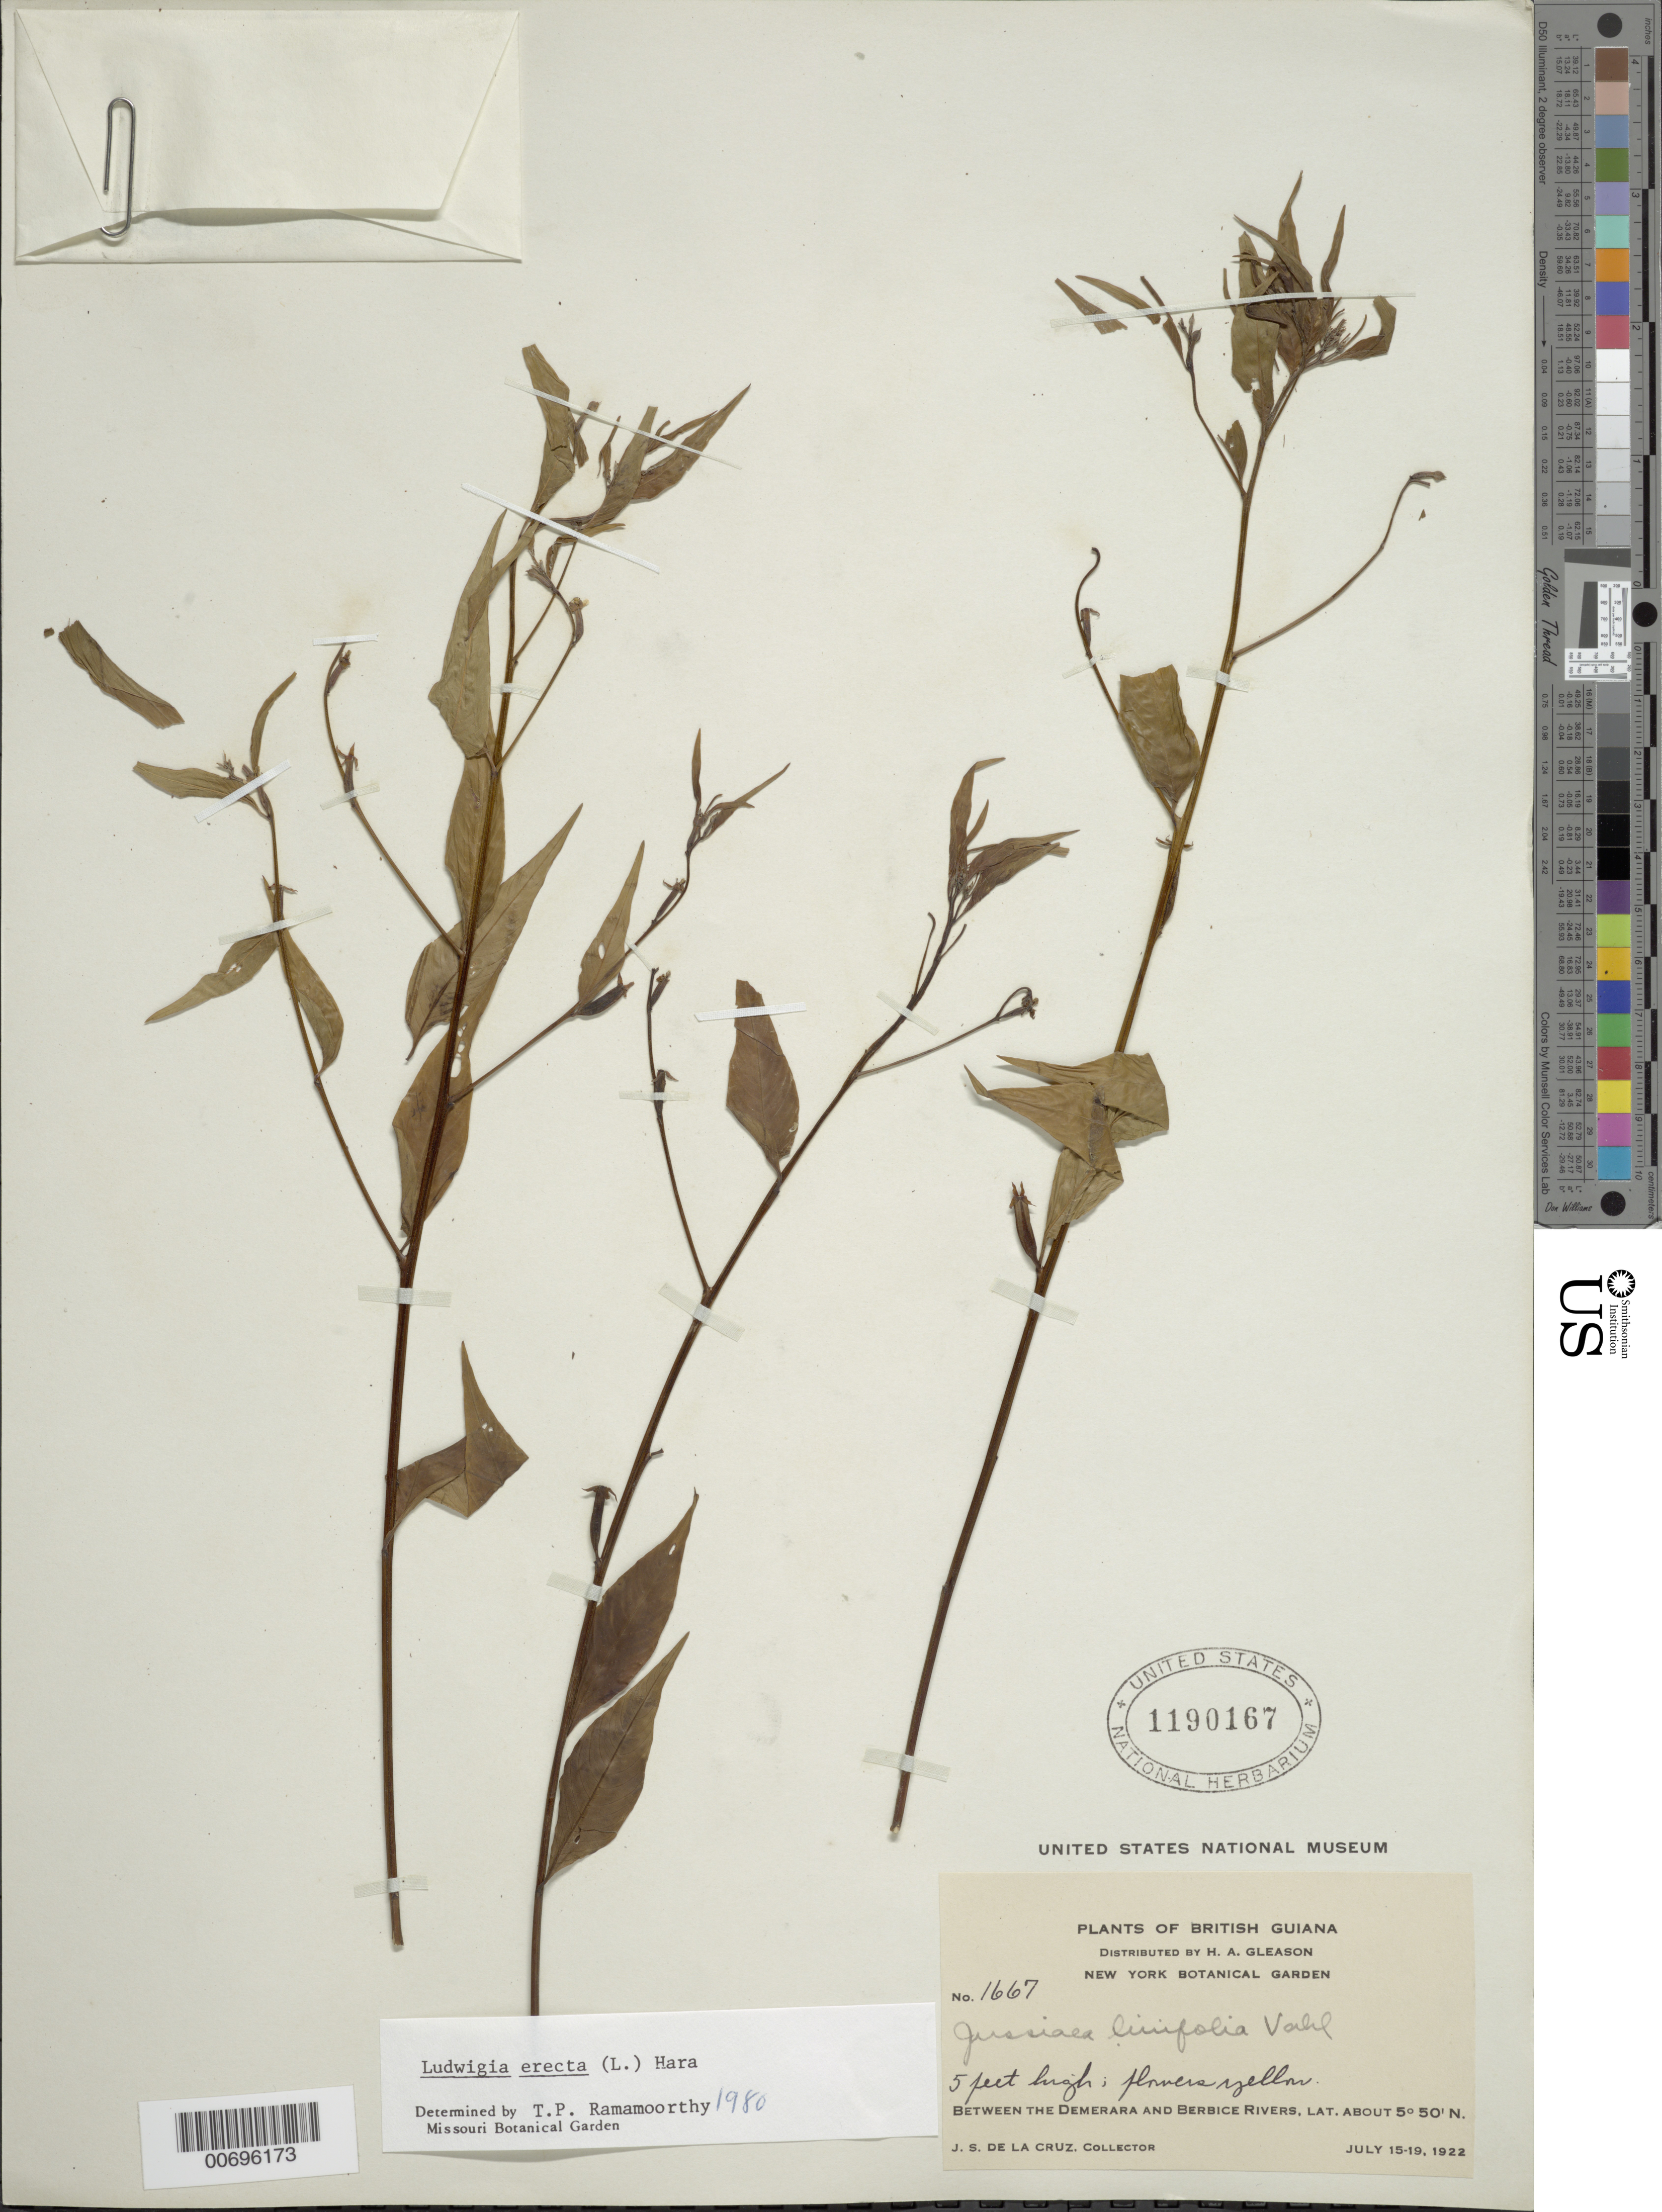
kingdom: Plantae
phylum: Tracheophyta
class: Magnoliopsida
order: Myrtales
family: Onagraceae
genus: Ludwigia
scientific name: Ludwigia erecta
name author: (L.) H. Hara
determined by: Ramamoorthy, T. P.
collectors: J. S. de la Cruz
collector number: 1667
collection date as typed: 15-Jul-22 to 19-Jul-22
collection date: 1922-07-15/1922-07-19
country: Guyana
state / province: U. Demerara-Berbice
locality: Demerara River to the Berbice River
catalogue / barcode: US 1190167